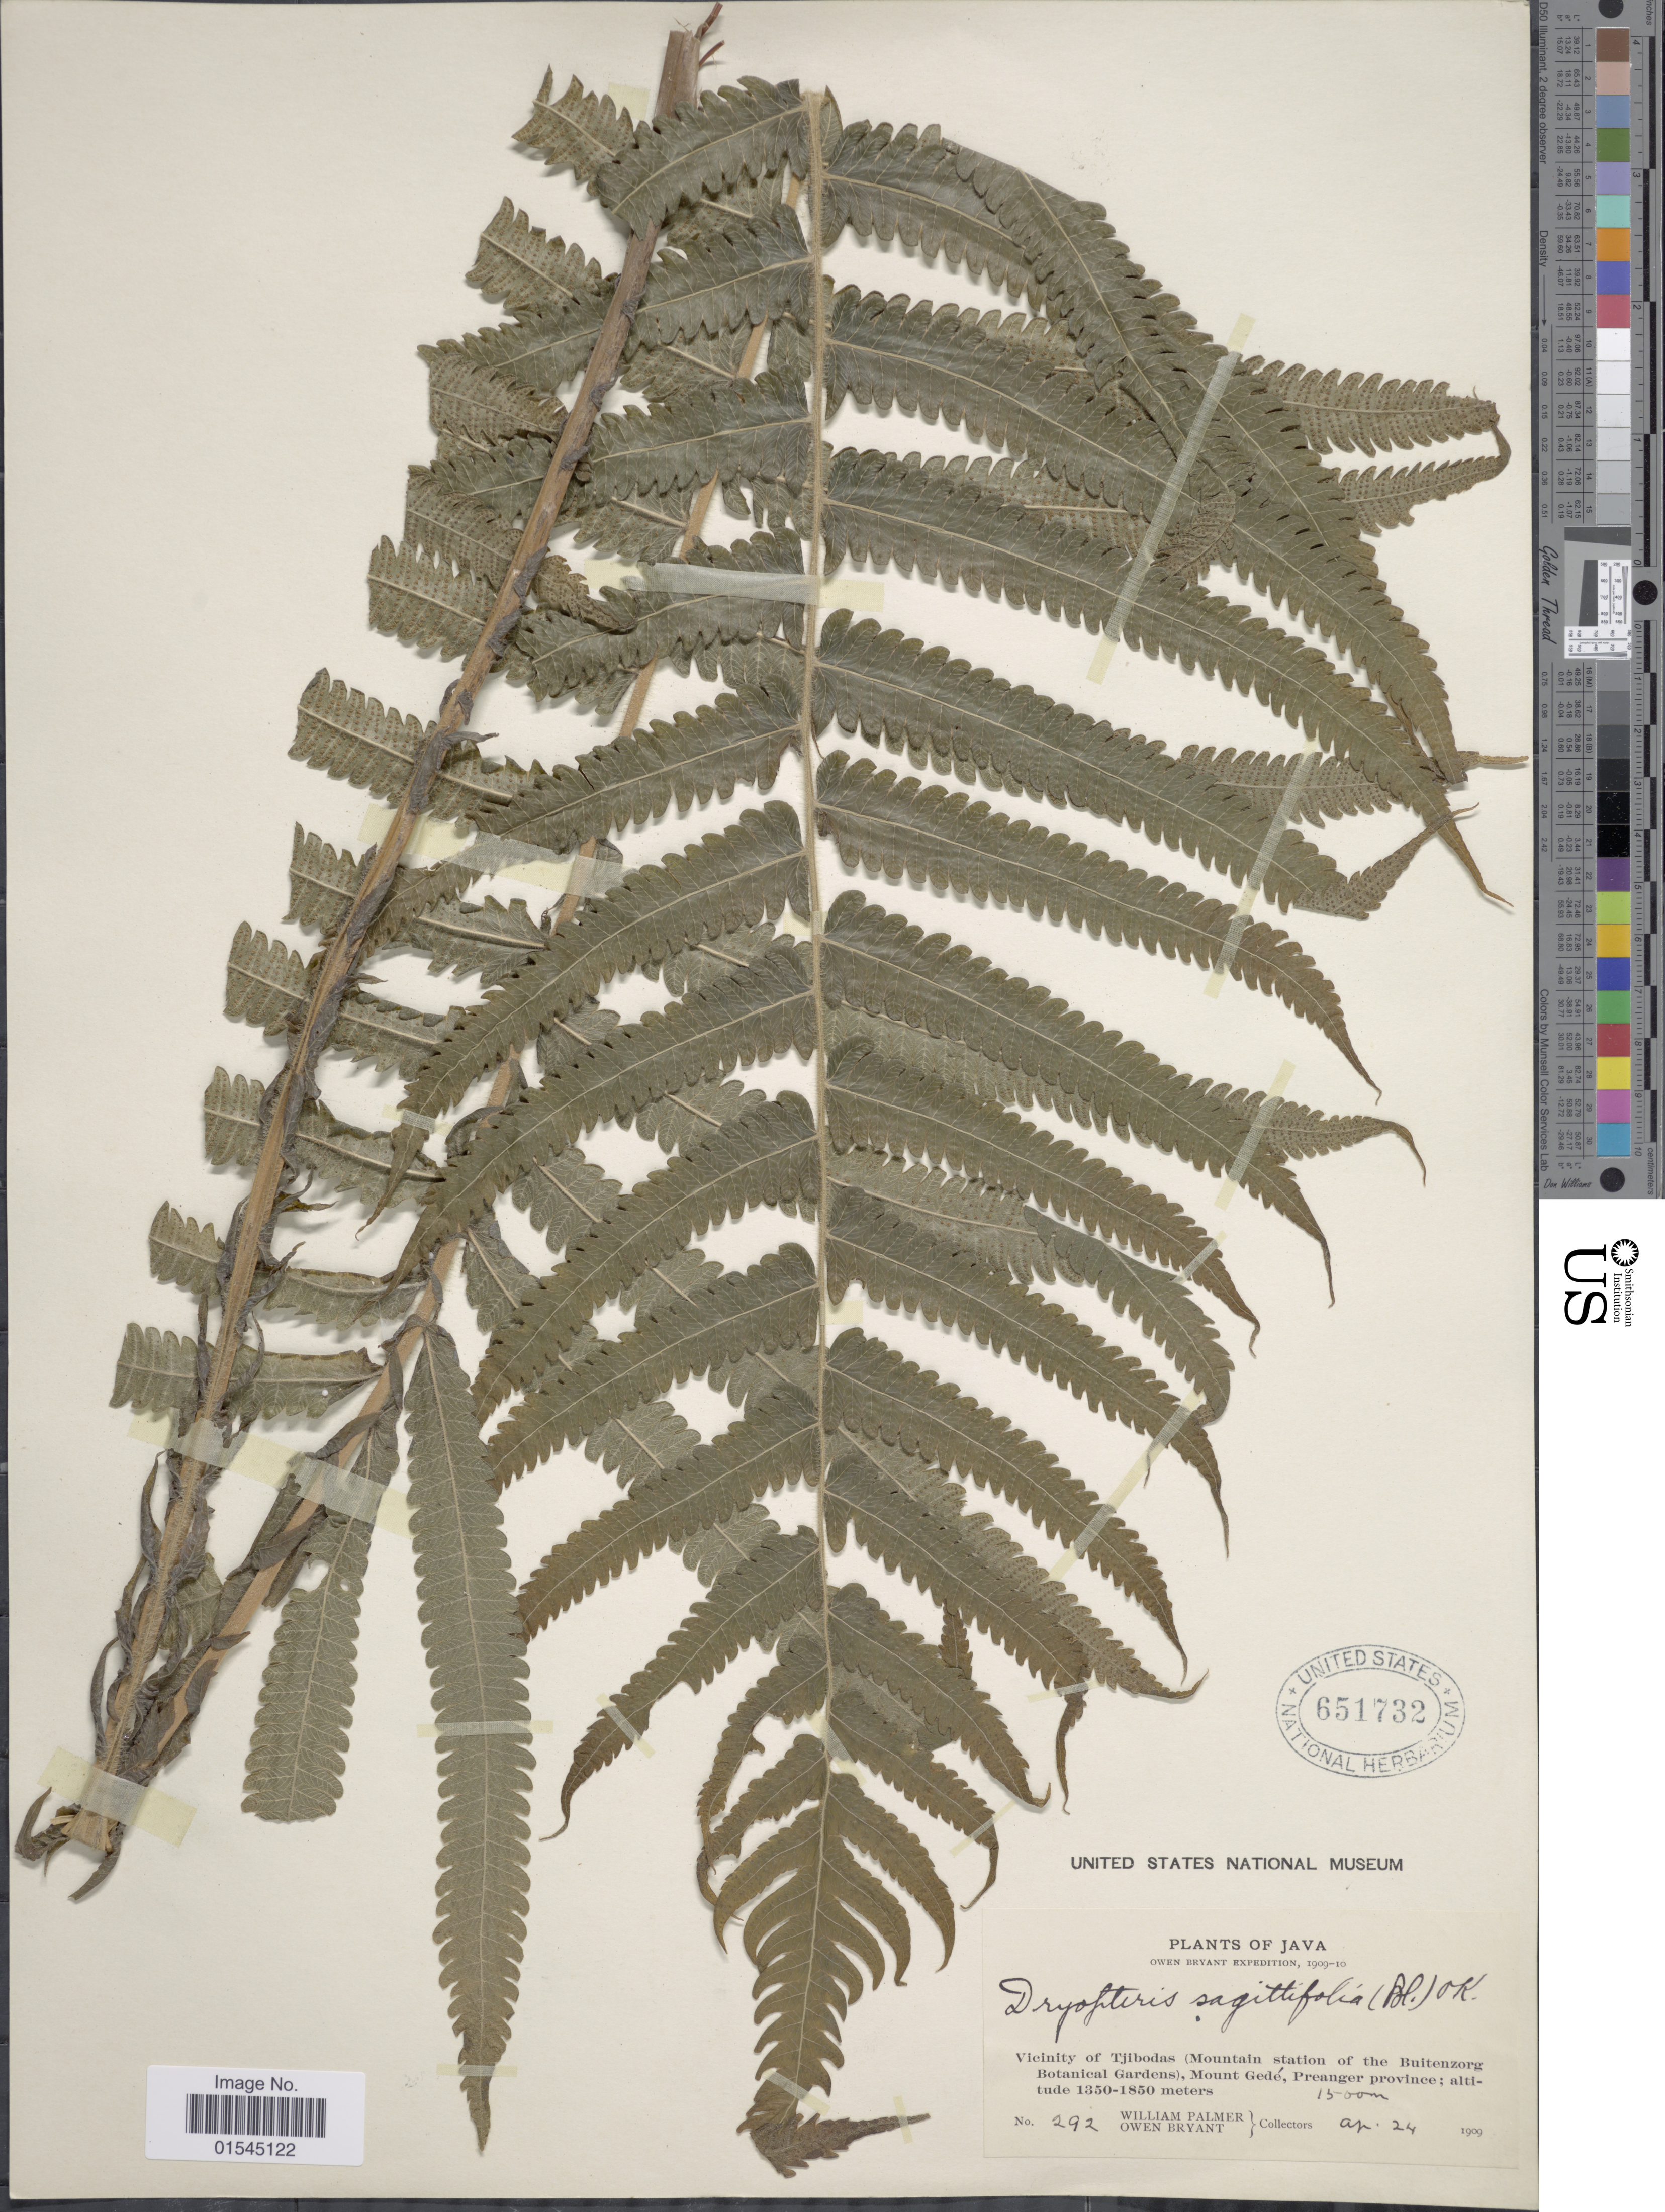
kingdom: Plantae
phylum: Tracheophyta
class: Polypodiopsida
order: Polypodiales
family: Thelypteridaceae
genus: Sphaerostephanos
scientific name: Sphaerostephanos sagittifolius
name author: (Blume) Holttum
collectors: W. Palmer & O. Bryant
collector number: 292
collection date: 1909-04-24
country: Indonesia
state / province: Java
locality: Vicinity of Tjibodas (Mountain station of the Buitenzorg Botanical Gardens), Mount Gedé, Preanger province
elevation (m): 1350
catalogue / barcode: US 651732